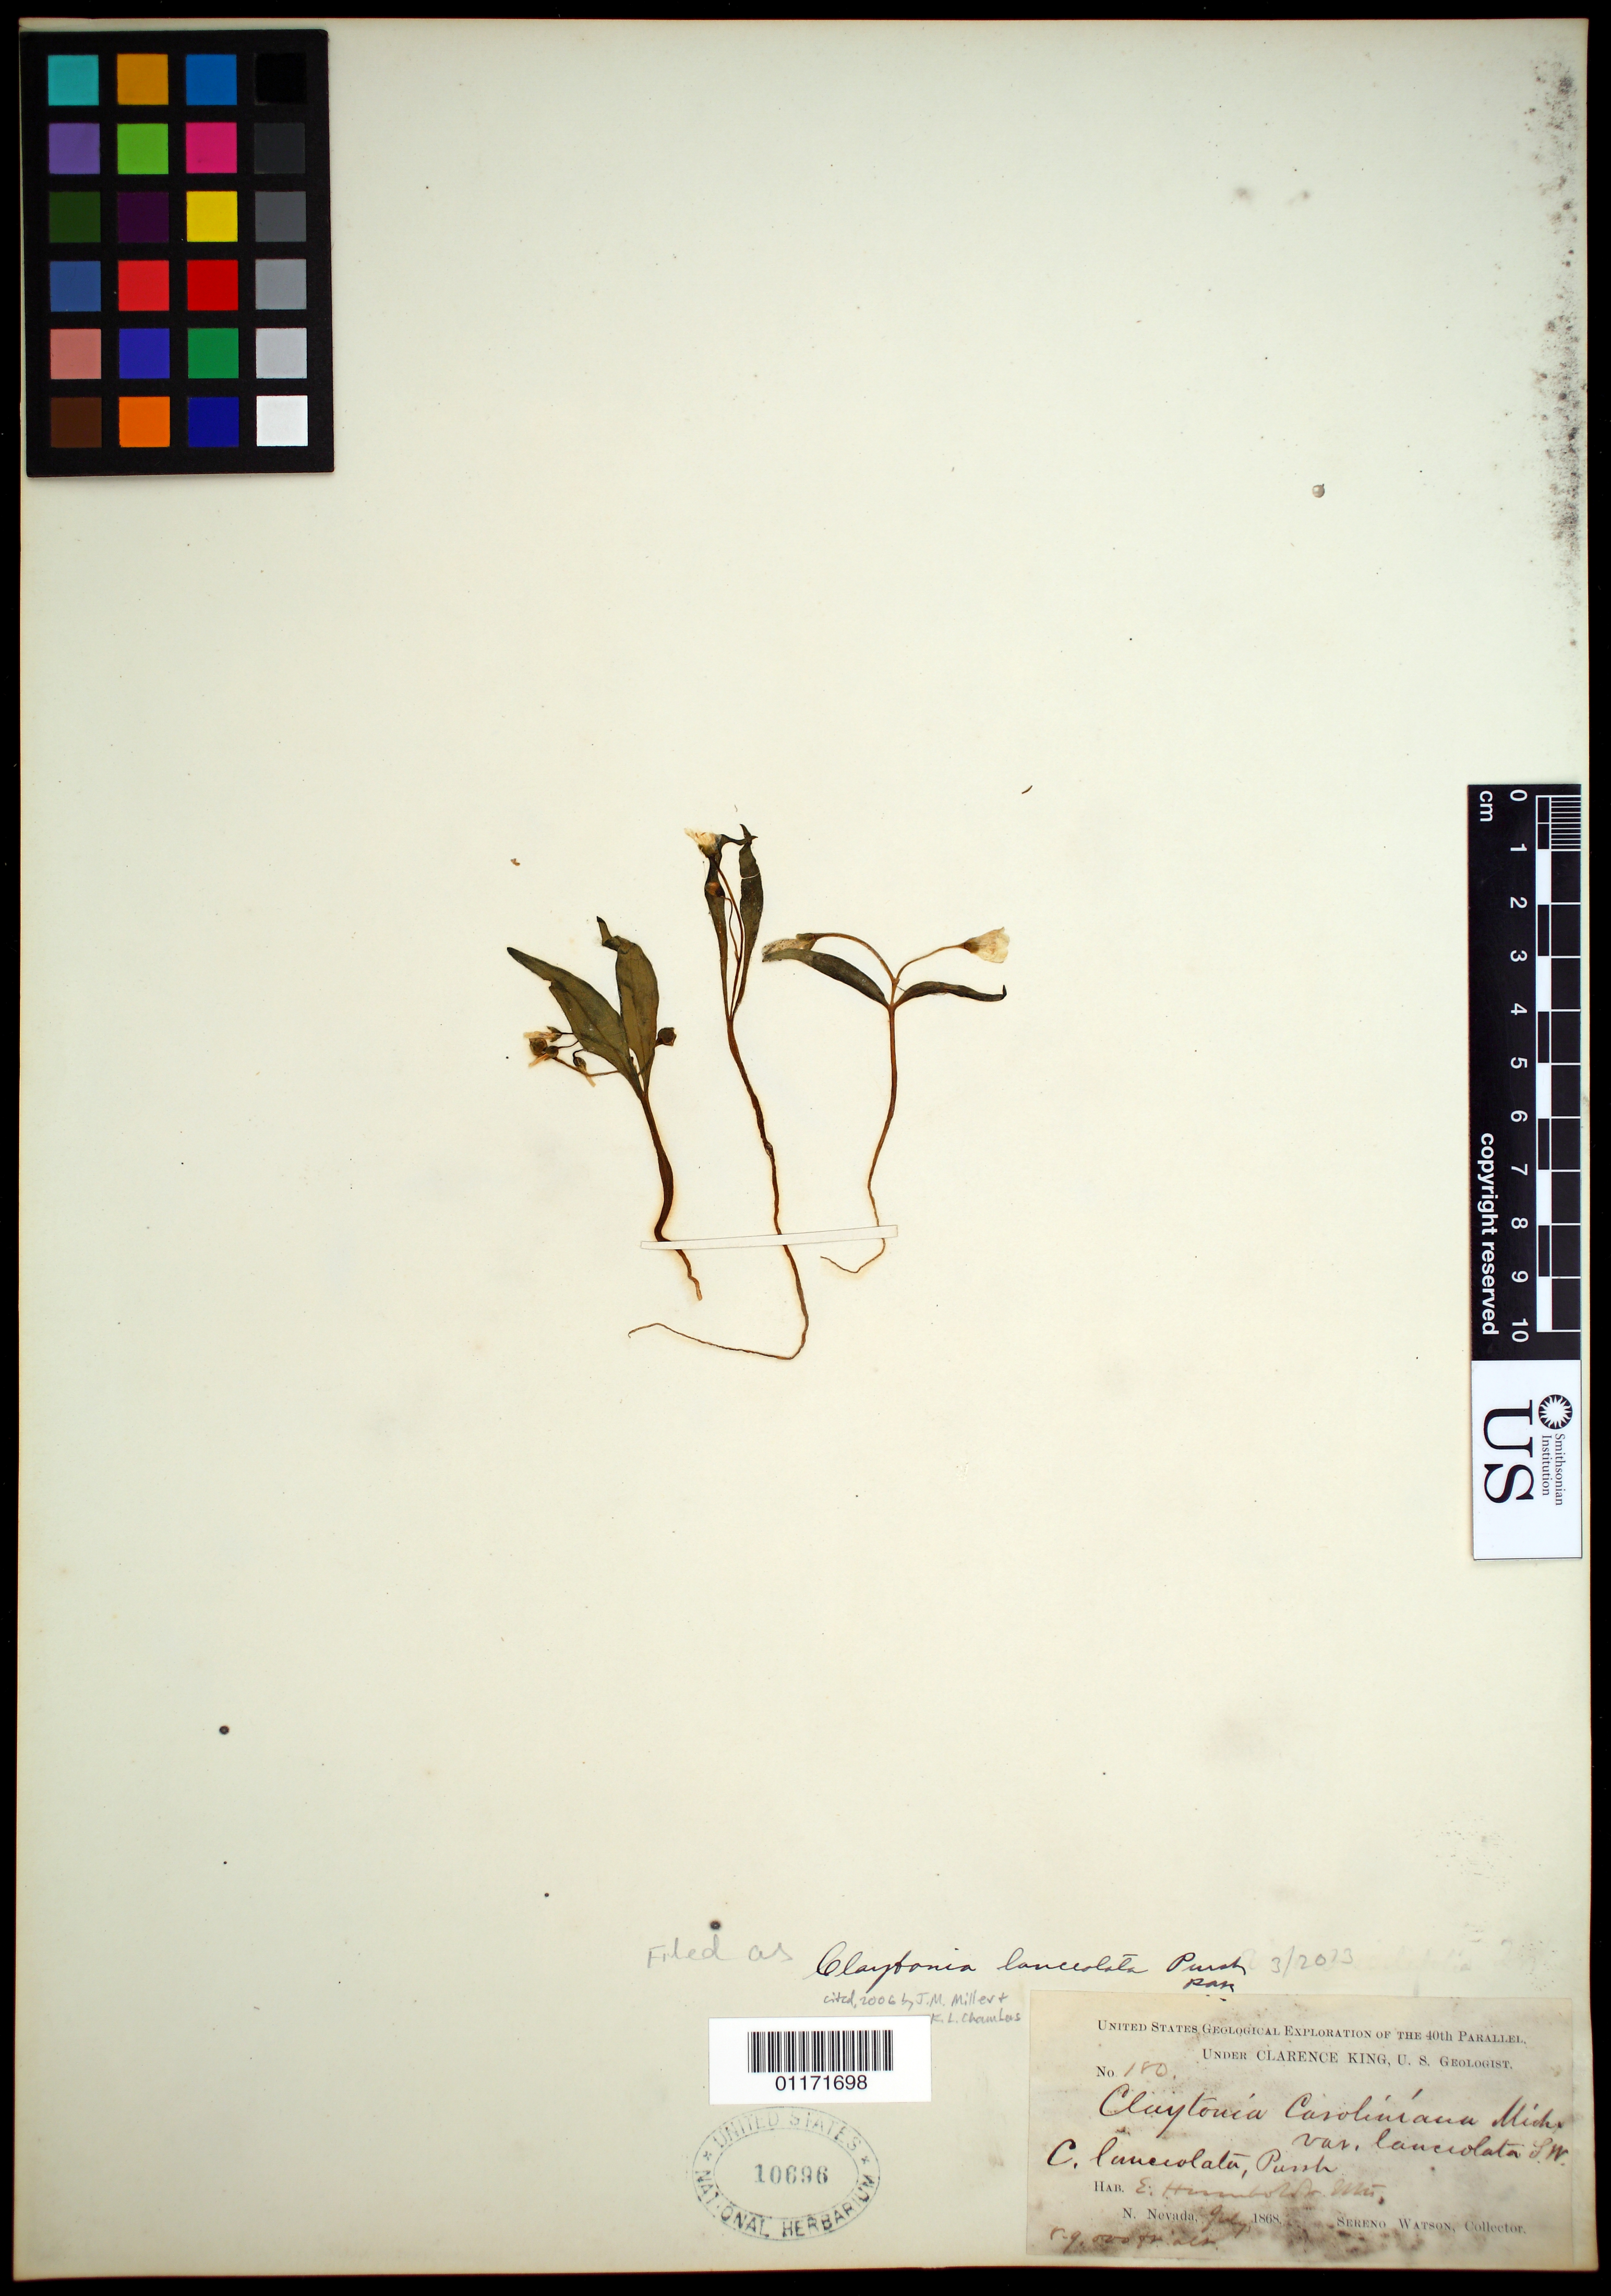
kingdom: Plantae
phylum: Tracheophyta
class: Magnoliopsida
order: Caryophyllales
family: Montiaceae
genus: Claytonia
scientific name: Claytonia lanceolata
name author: Pursh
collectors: S. Watson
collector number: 180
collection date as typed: Jul 1868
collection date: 1868-07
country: United States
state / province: Nevada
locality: East Humboldt Mtns.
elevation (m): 2743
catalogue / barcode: US 10696